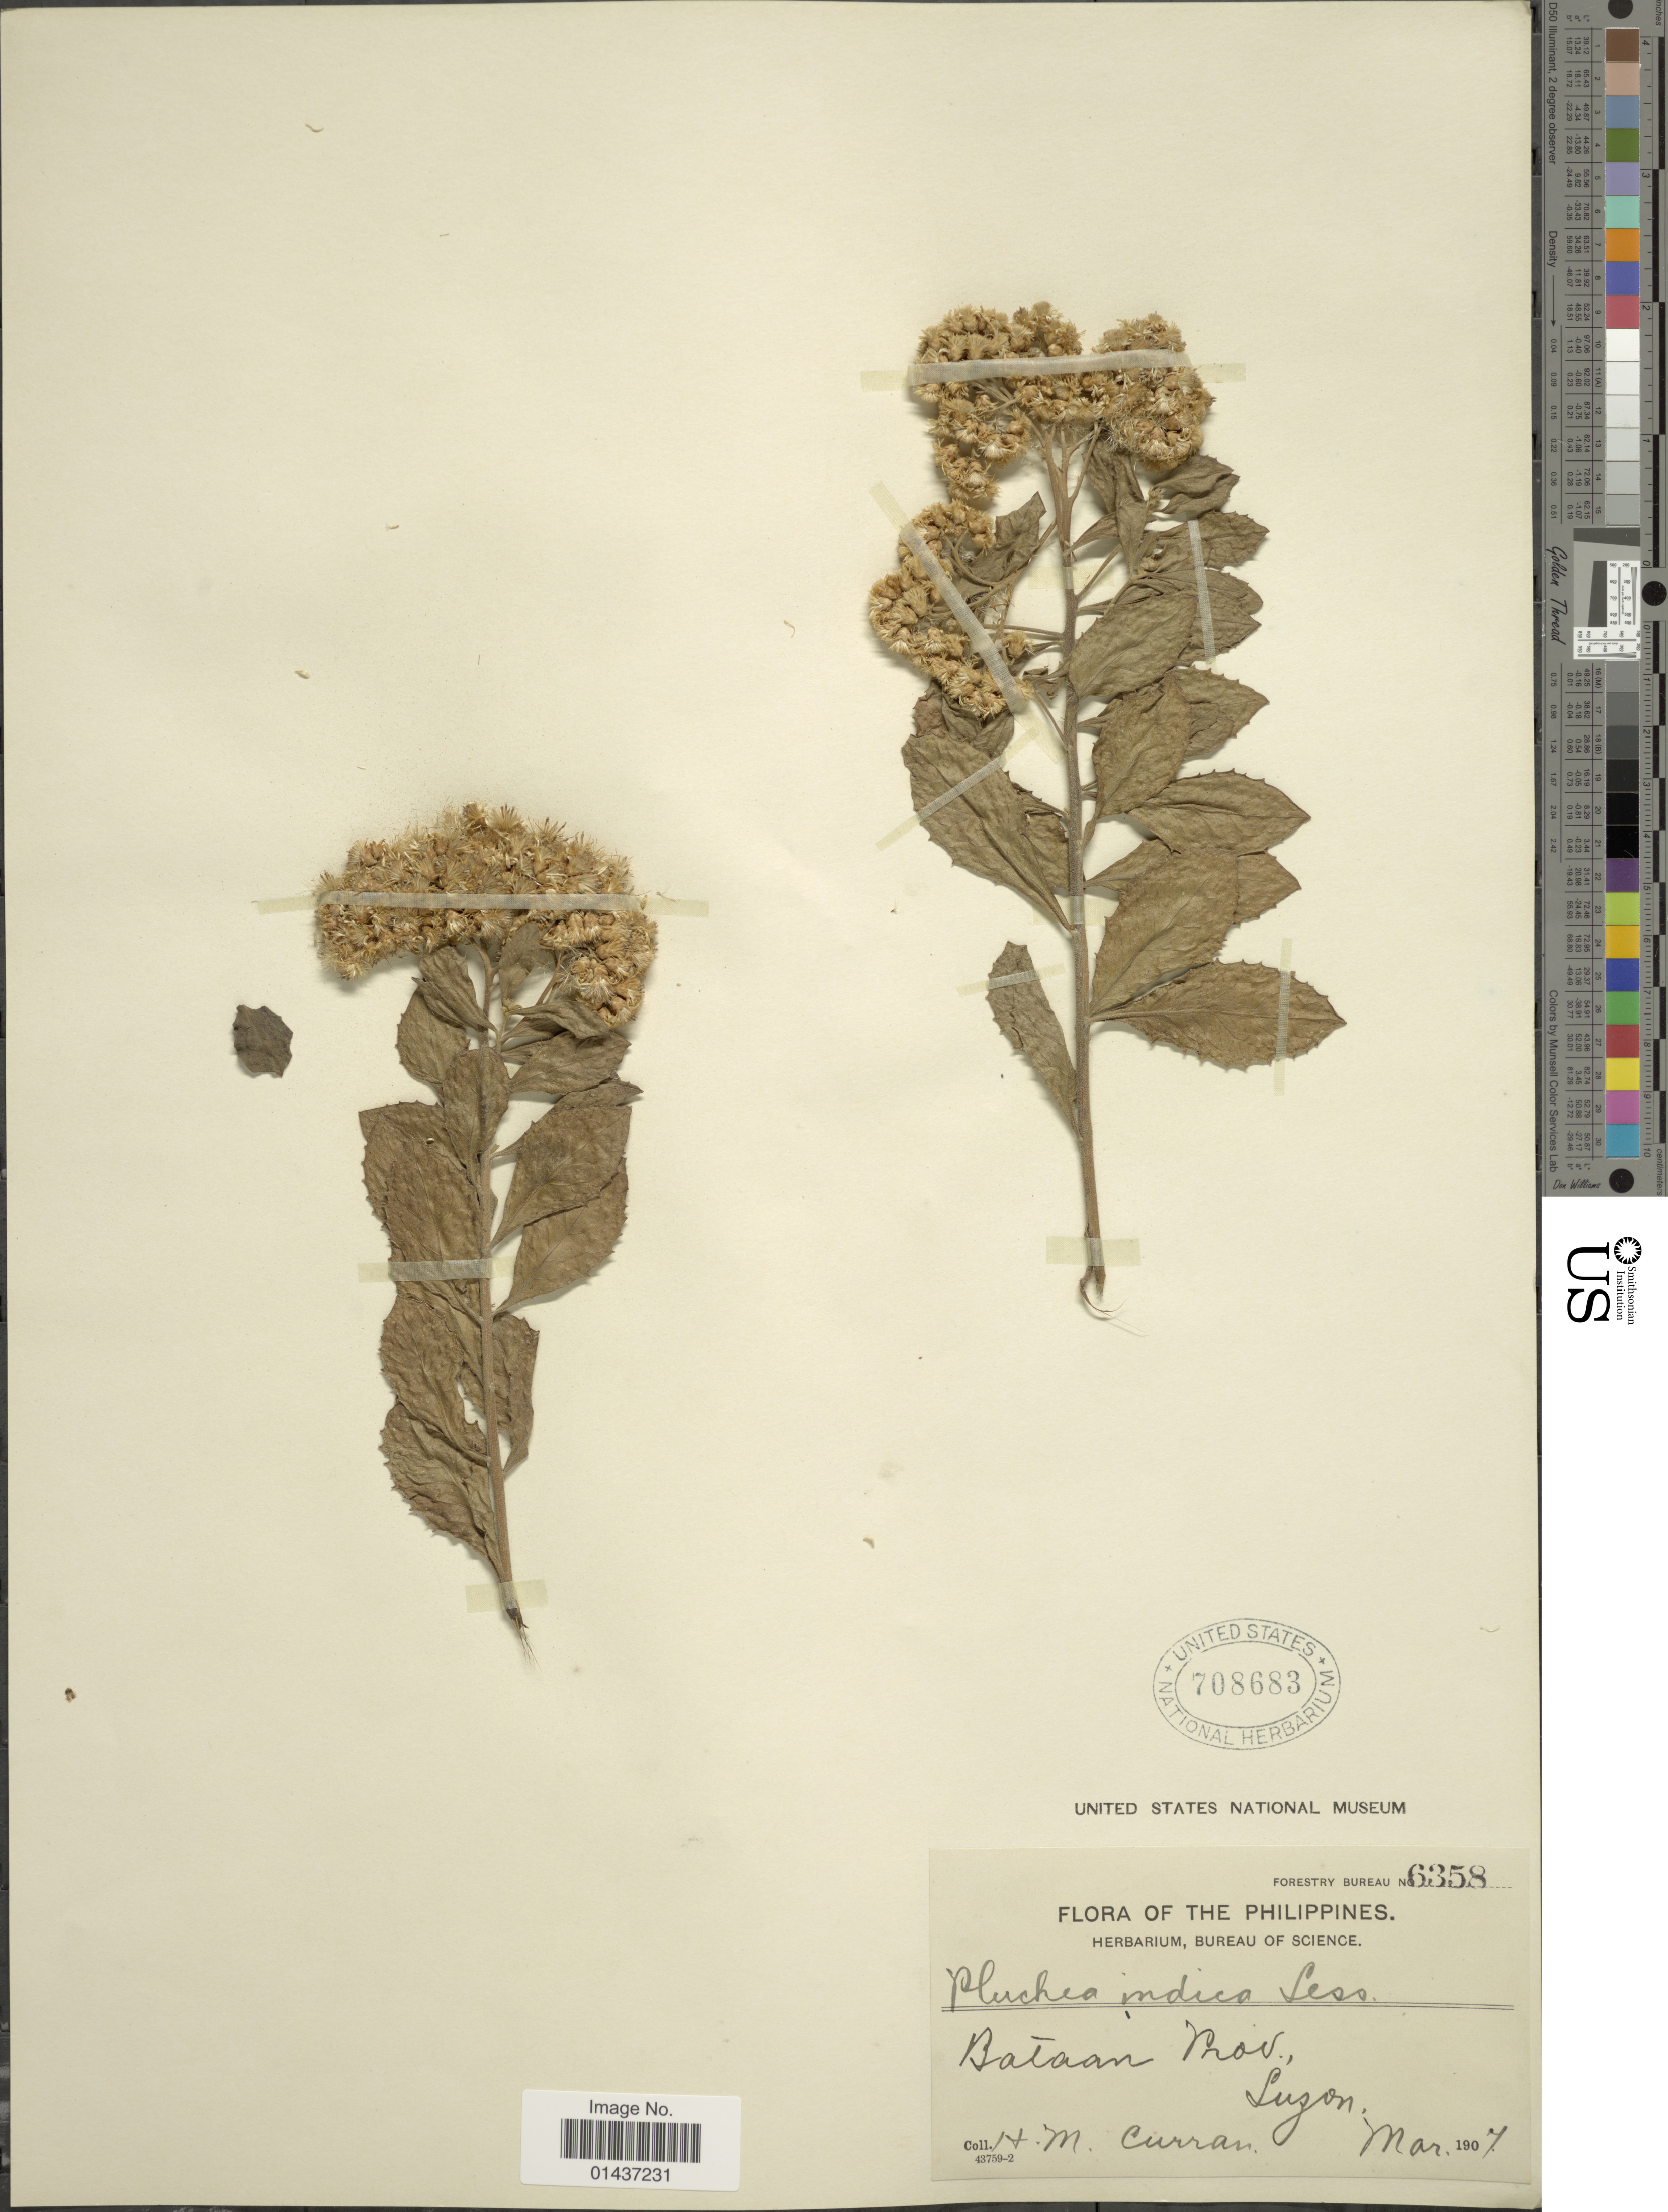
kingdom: Plantae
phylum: Tracheophyta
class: Magnoliopsida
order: Asterales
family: Asteraceae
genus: Pluchea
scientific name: Pluchea indica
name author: (L.) Less.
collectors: H. M. Curran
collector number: Forestry Bureau 6358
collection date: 1907-03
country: Philippines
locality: Bataan Prov. Luzon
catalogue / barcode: US 708683